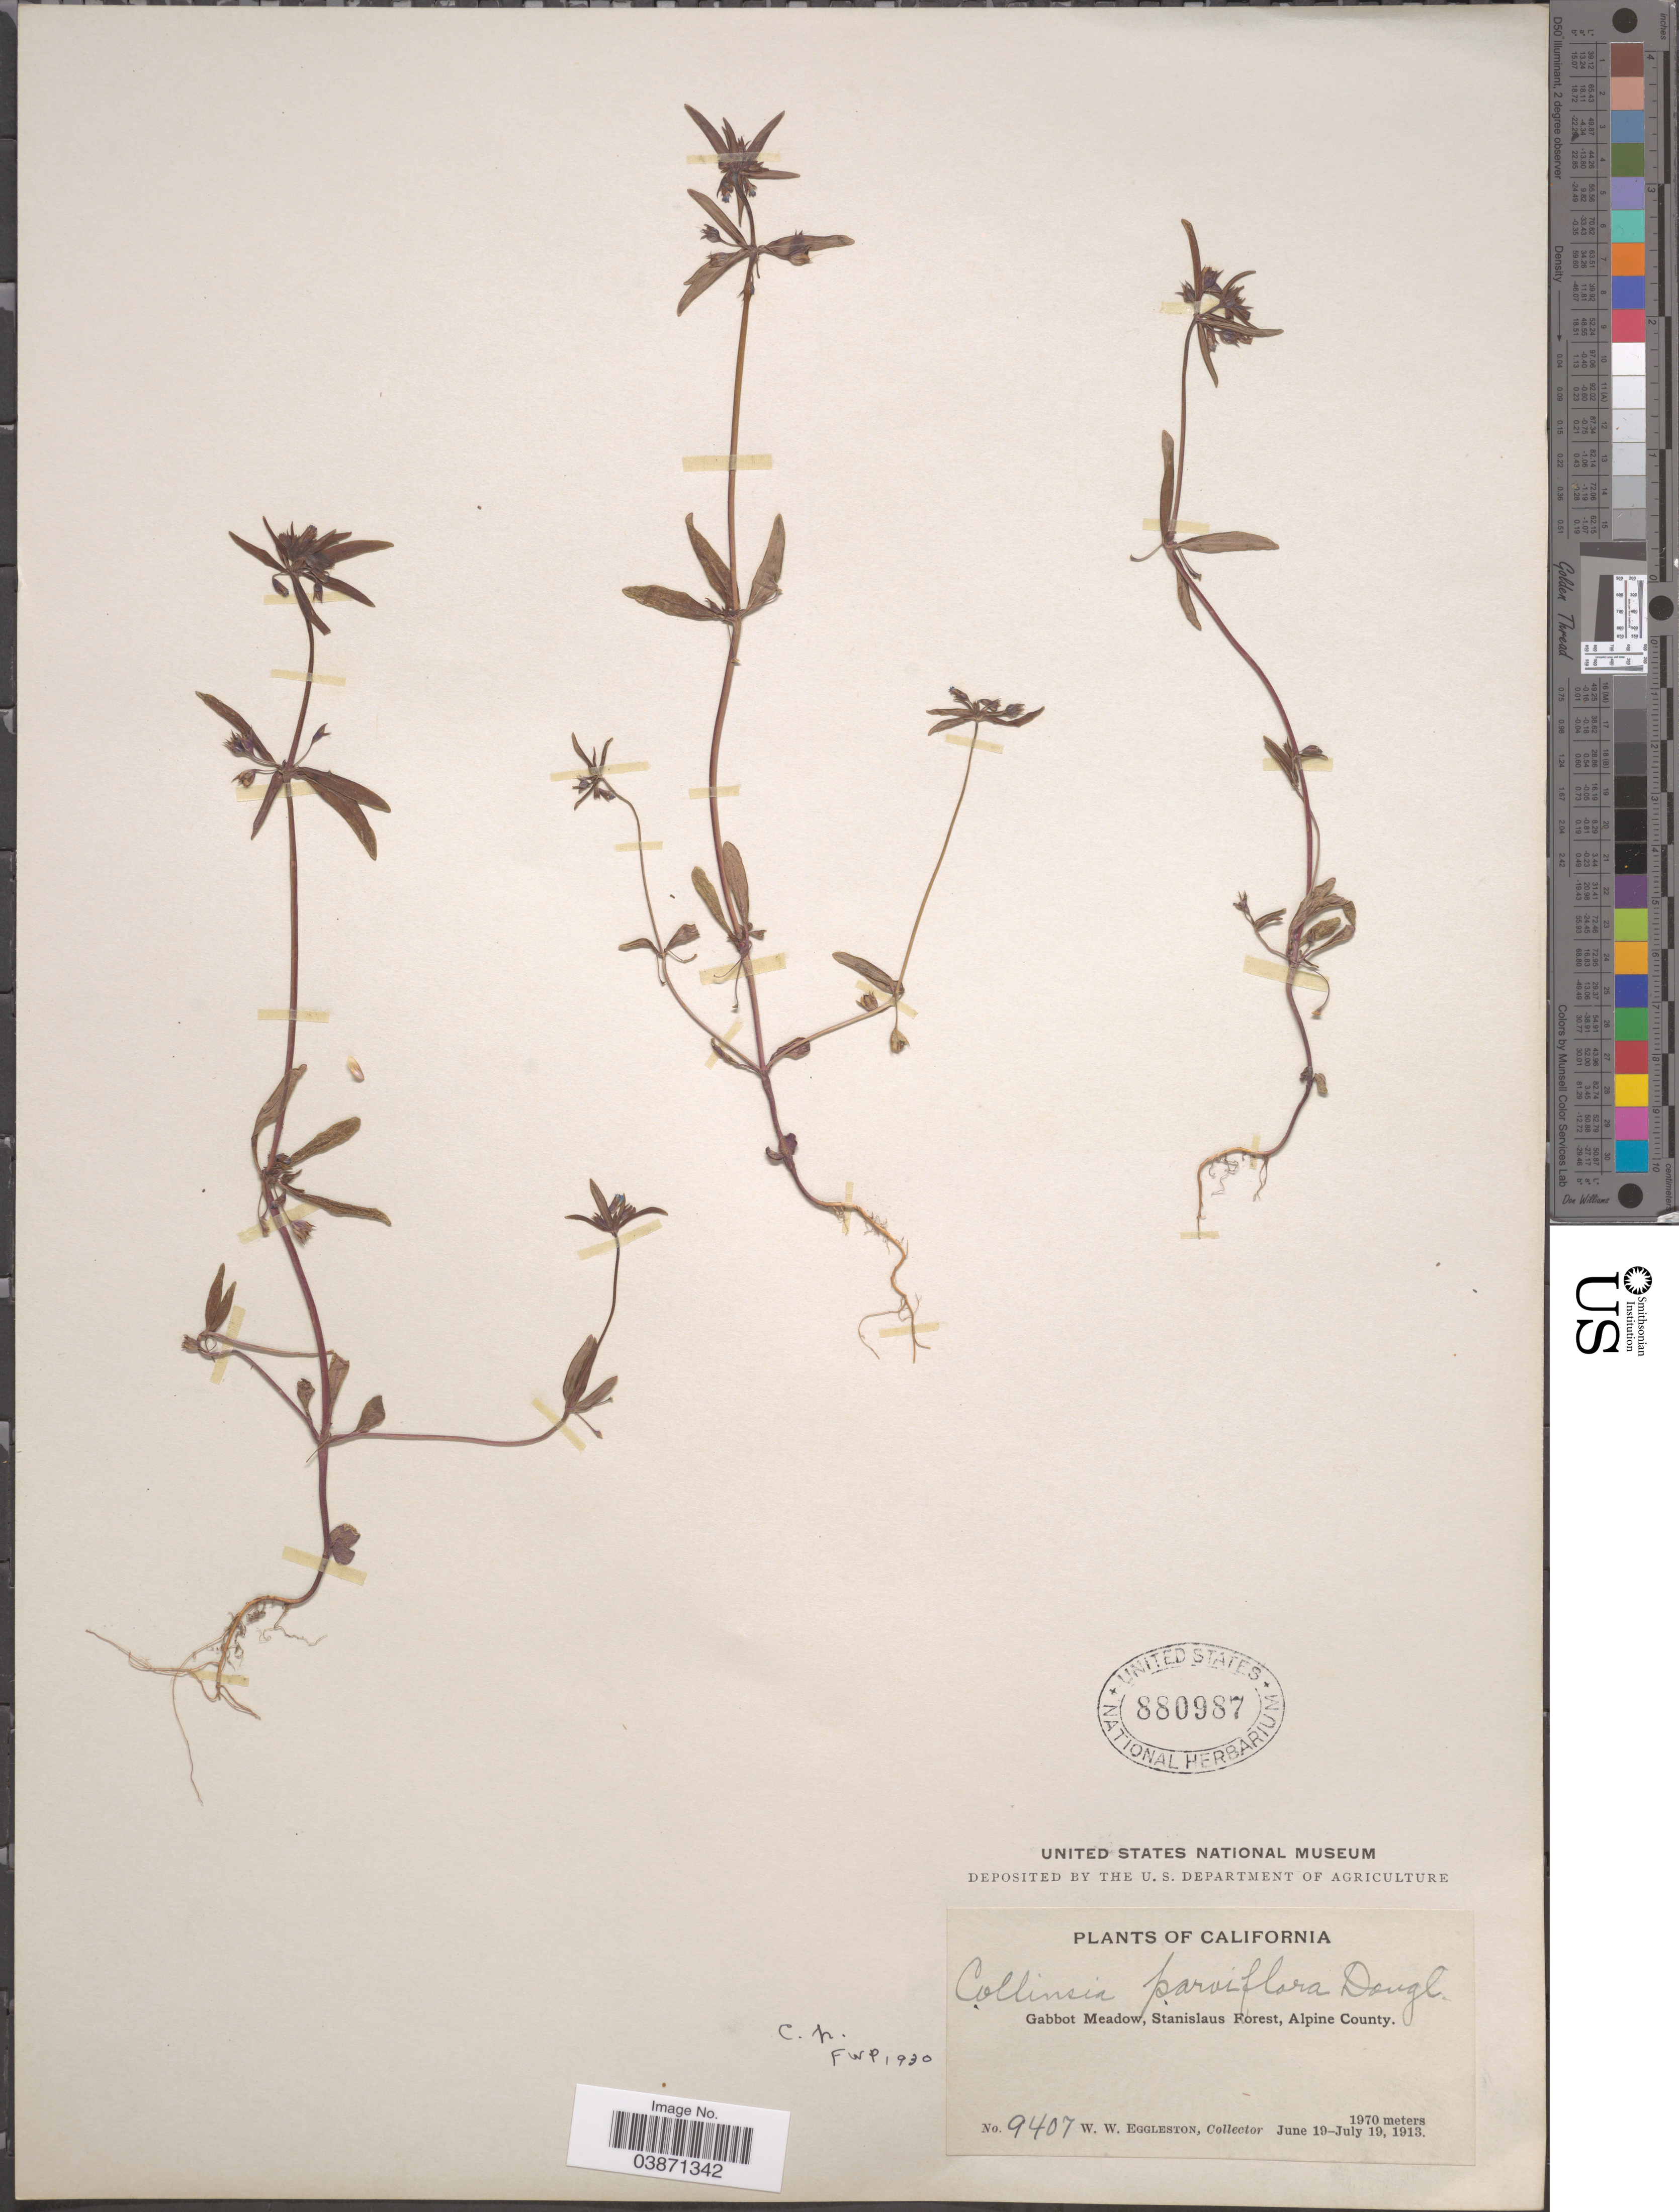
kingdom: Plantae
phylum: Tracheophyta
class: Magnoliopsida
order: Lamiales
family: Plantaginaceae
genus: Collinsia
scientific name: Collinsia parviflora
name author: Douglas ex Lindl.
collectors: W. W. Eggleston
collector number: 9407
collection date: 1913-06-19/1913-07-19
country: United States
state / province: California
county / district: Alpine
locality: Gabbot Meadow, Stanislaus Forest, Alpine County.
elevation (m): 1970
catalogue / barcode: US 880987